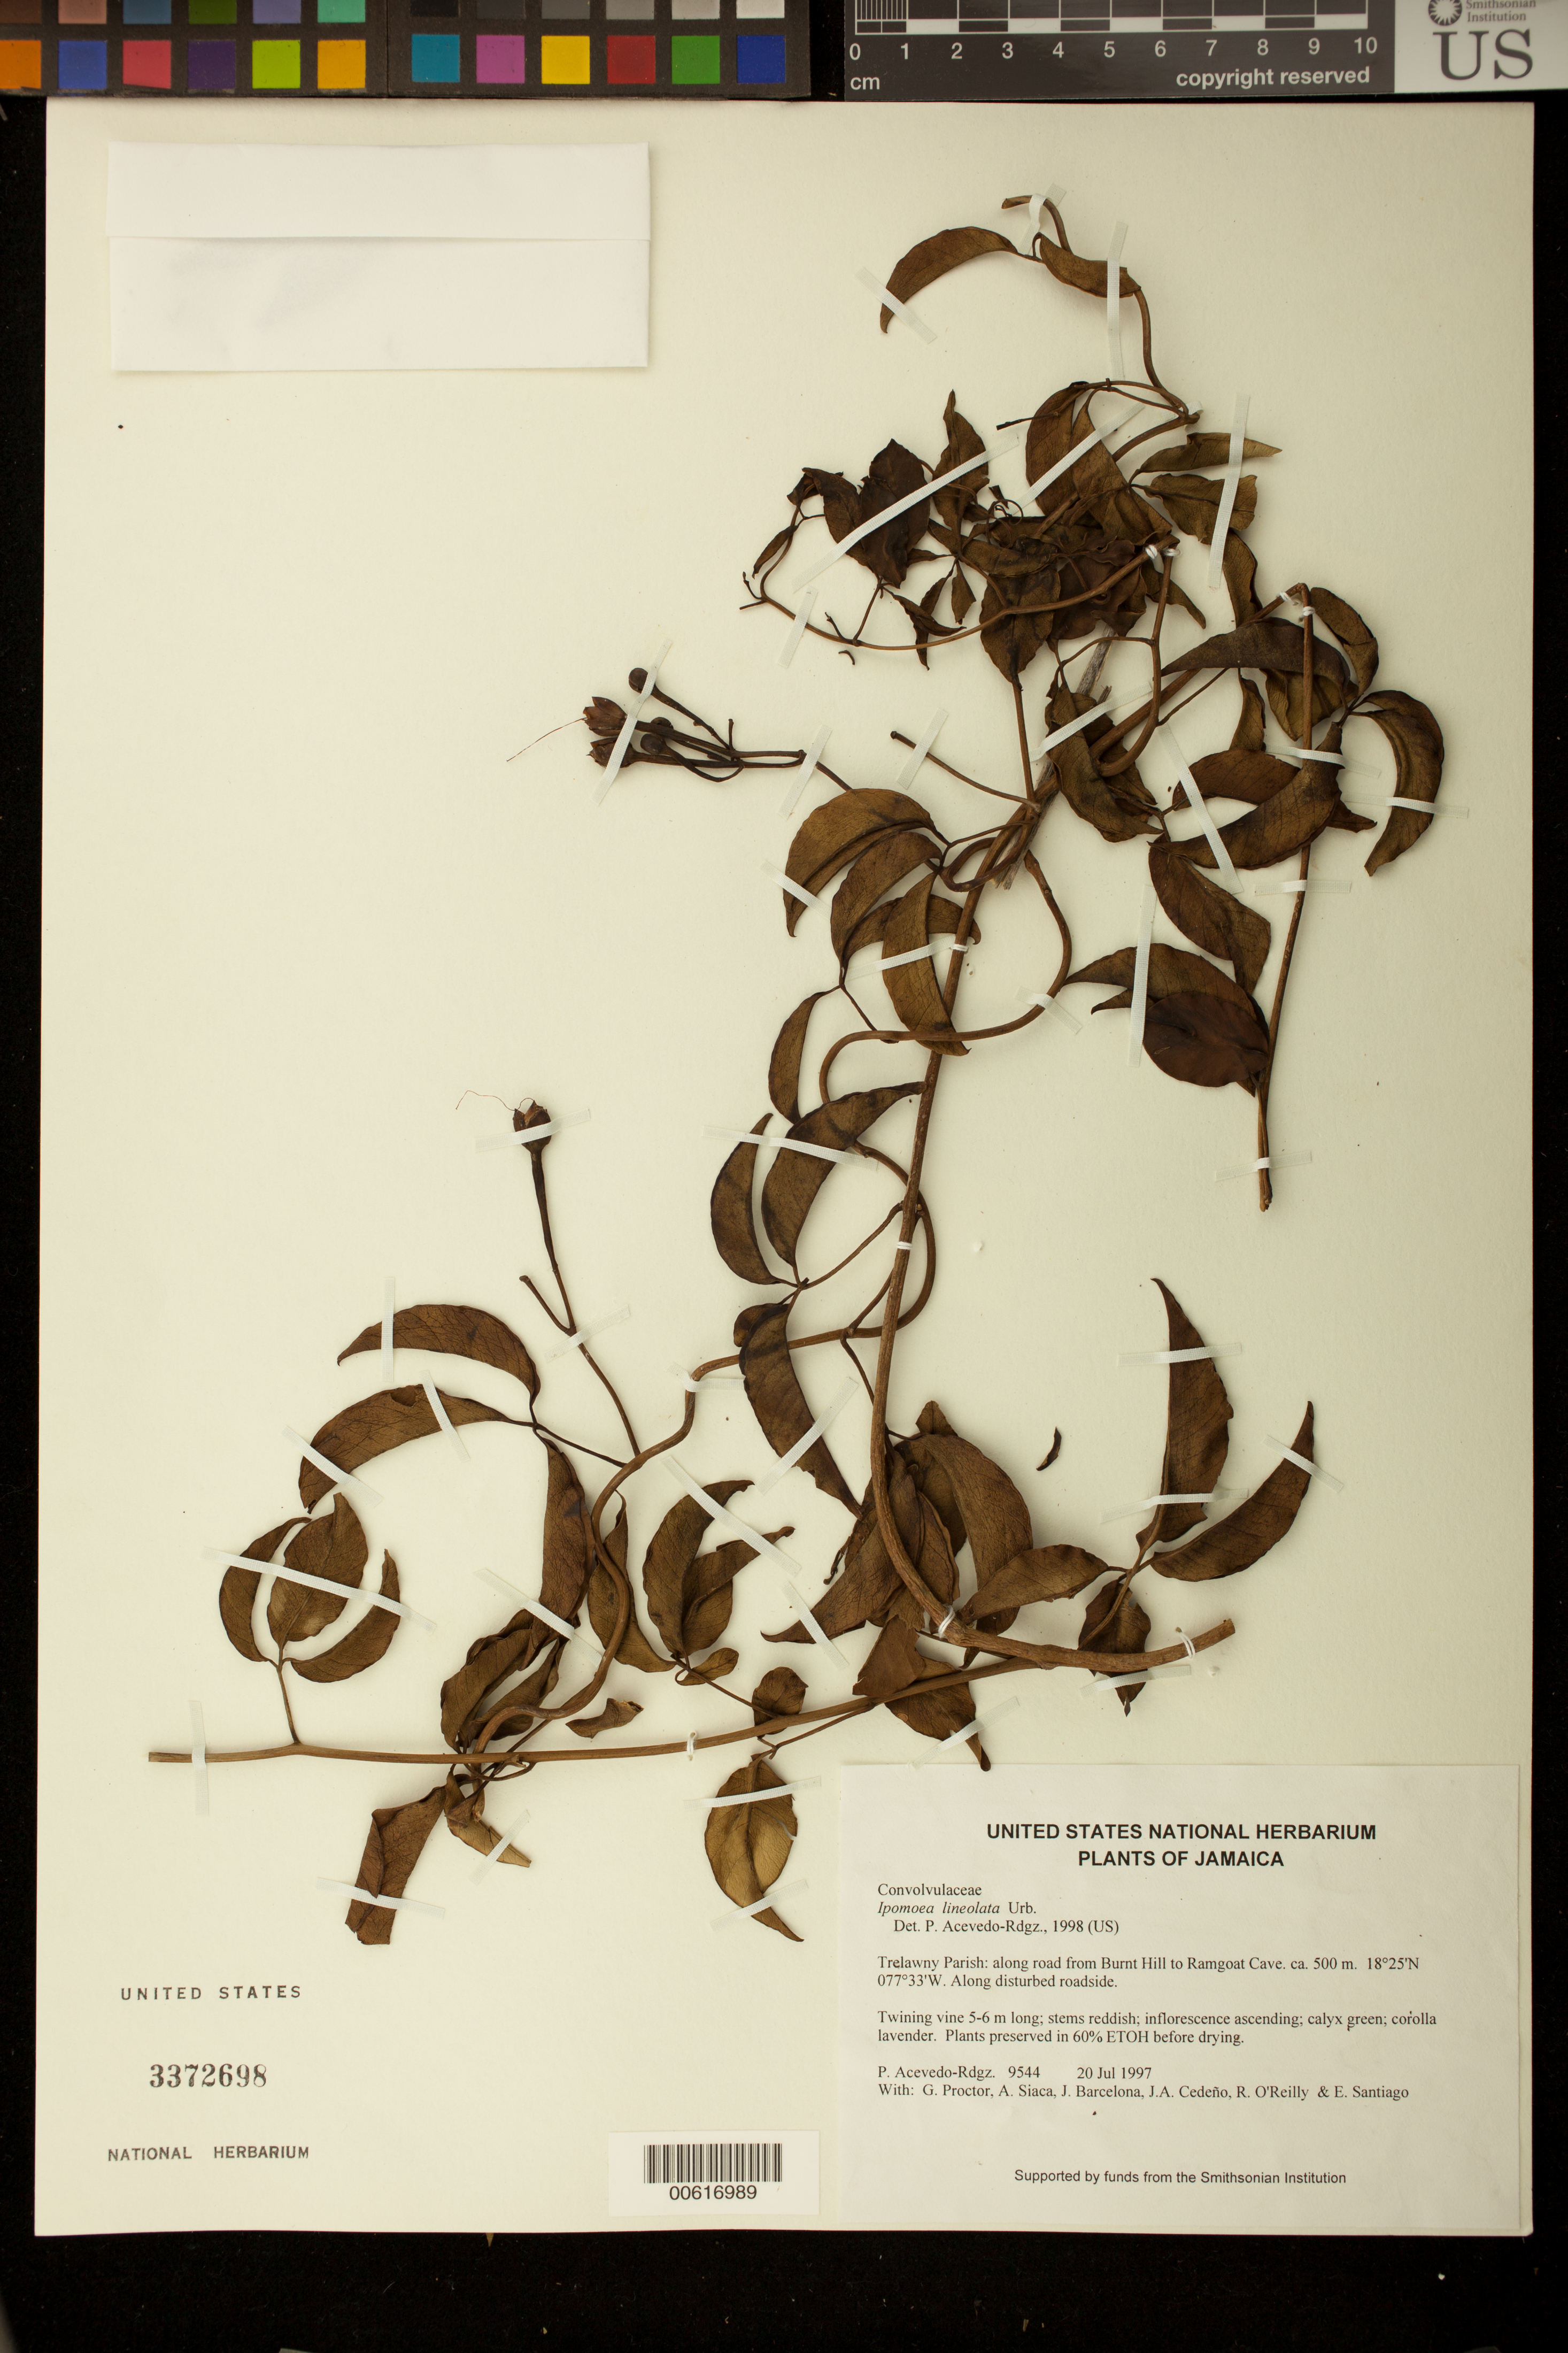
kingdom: Plantae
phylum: Tracheophyta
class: Magnoliopsida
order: Solanales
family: Convolvulaceae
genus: Ipomoea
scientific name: Ipomoea lineolata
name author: Urb.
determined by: Acevedo-Rodríguez, P., (BOT), Smithsonian Institution - National Museum of Natural History (UNITED STATES)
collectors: P. Acevedo-Rodr., G. R. Proctor, A. Siaca, J. Barcelona, J. A. Cedeño M. & R. O'Reilly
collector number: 9544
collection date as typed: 20 Jul 1997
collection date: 1997-07-20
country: Jamaica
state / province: Trelawny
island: Jamaica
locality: Trelawny Parish: along road from Burnt Hill to Ramgoat Cave.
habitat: Along disturbed roadside.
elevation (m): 500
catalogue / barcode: US 3372698